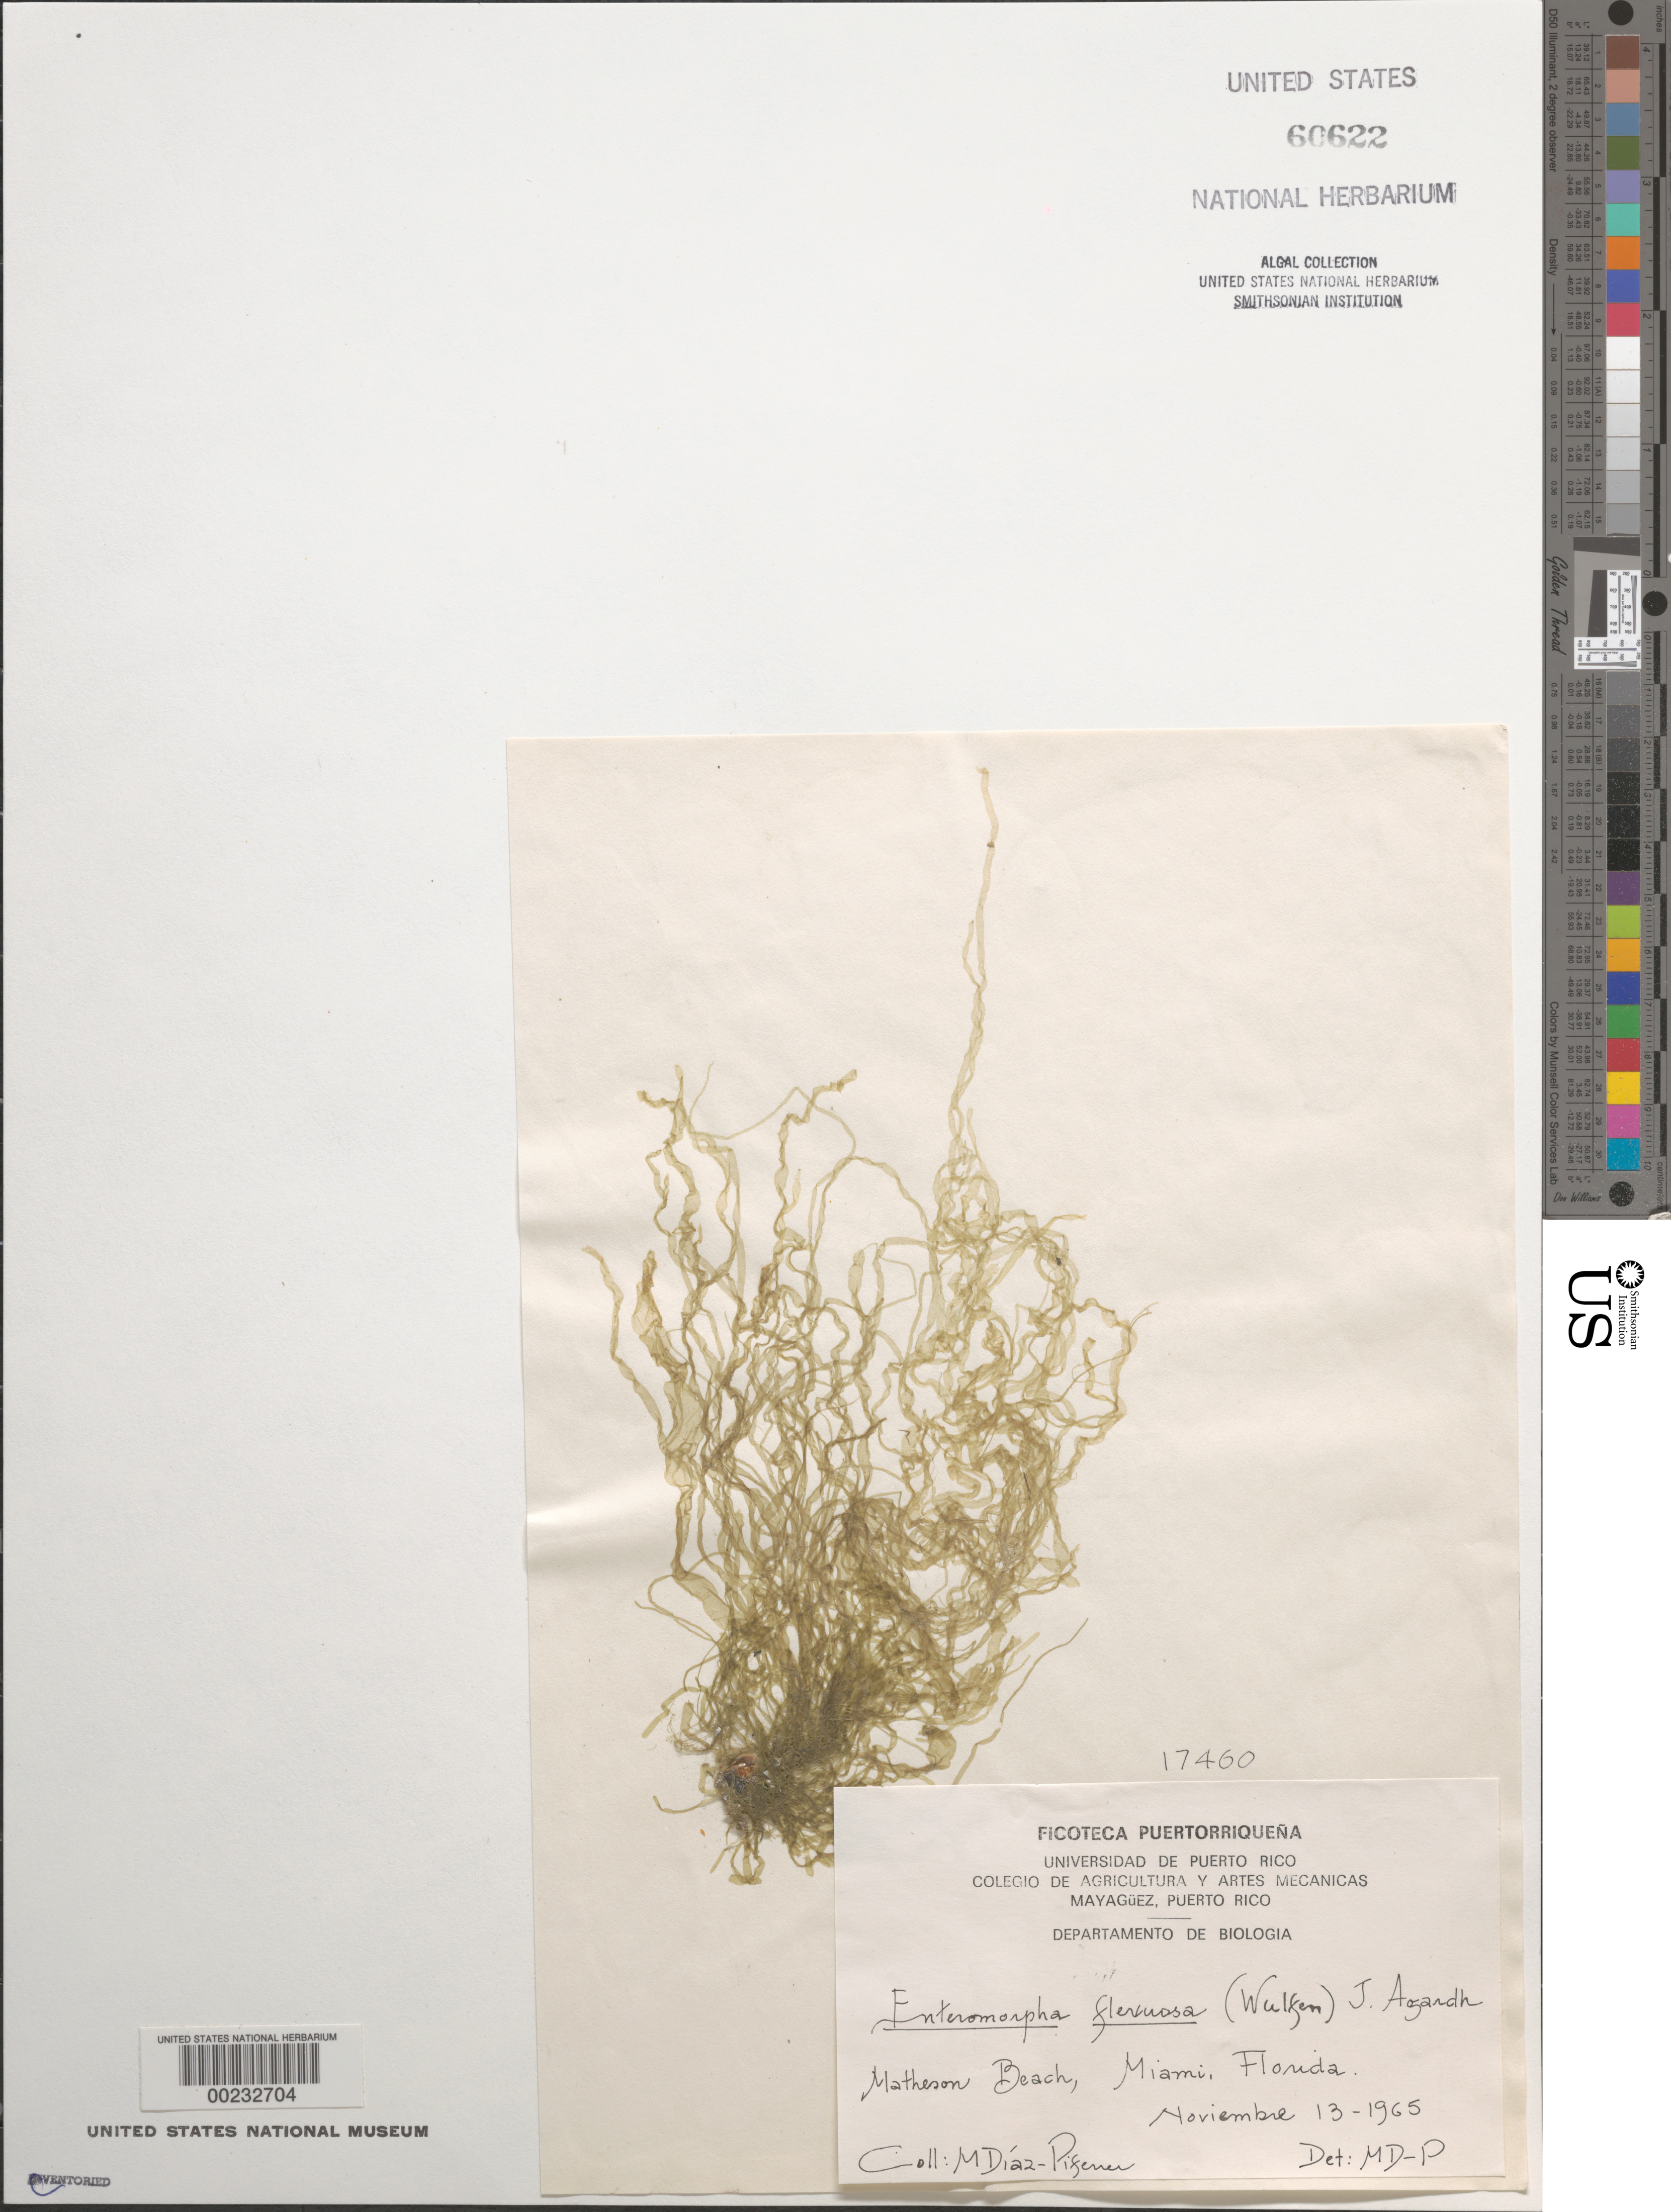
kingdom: Plantae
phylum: Chlorophyta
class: Ulvophyceae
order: Ulvales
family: Ulvaceae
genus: Ulva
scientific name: Ulva flexuosa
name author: Wulfen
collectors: M. Diaz-Piferrer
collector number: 17460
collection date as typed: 13 Nov 1965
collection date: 1965-11-13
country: United States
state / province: Florida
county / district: Miami-Dade County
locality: Miami, Matheson Beach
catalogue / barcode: US 60622